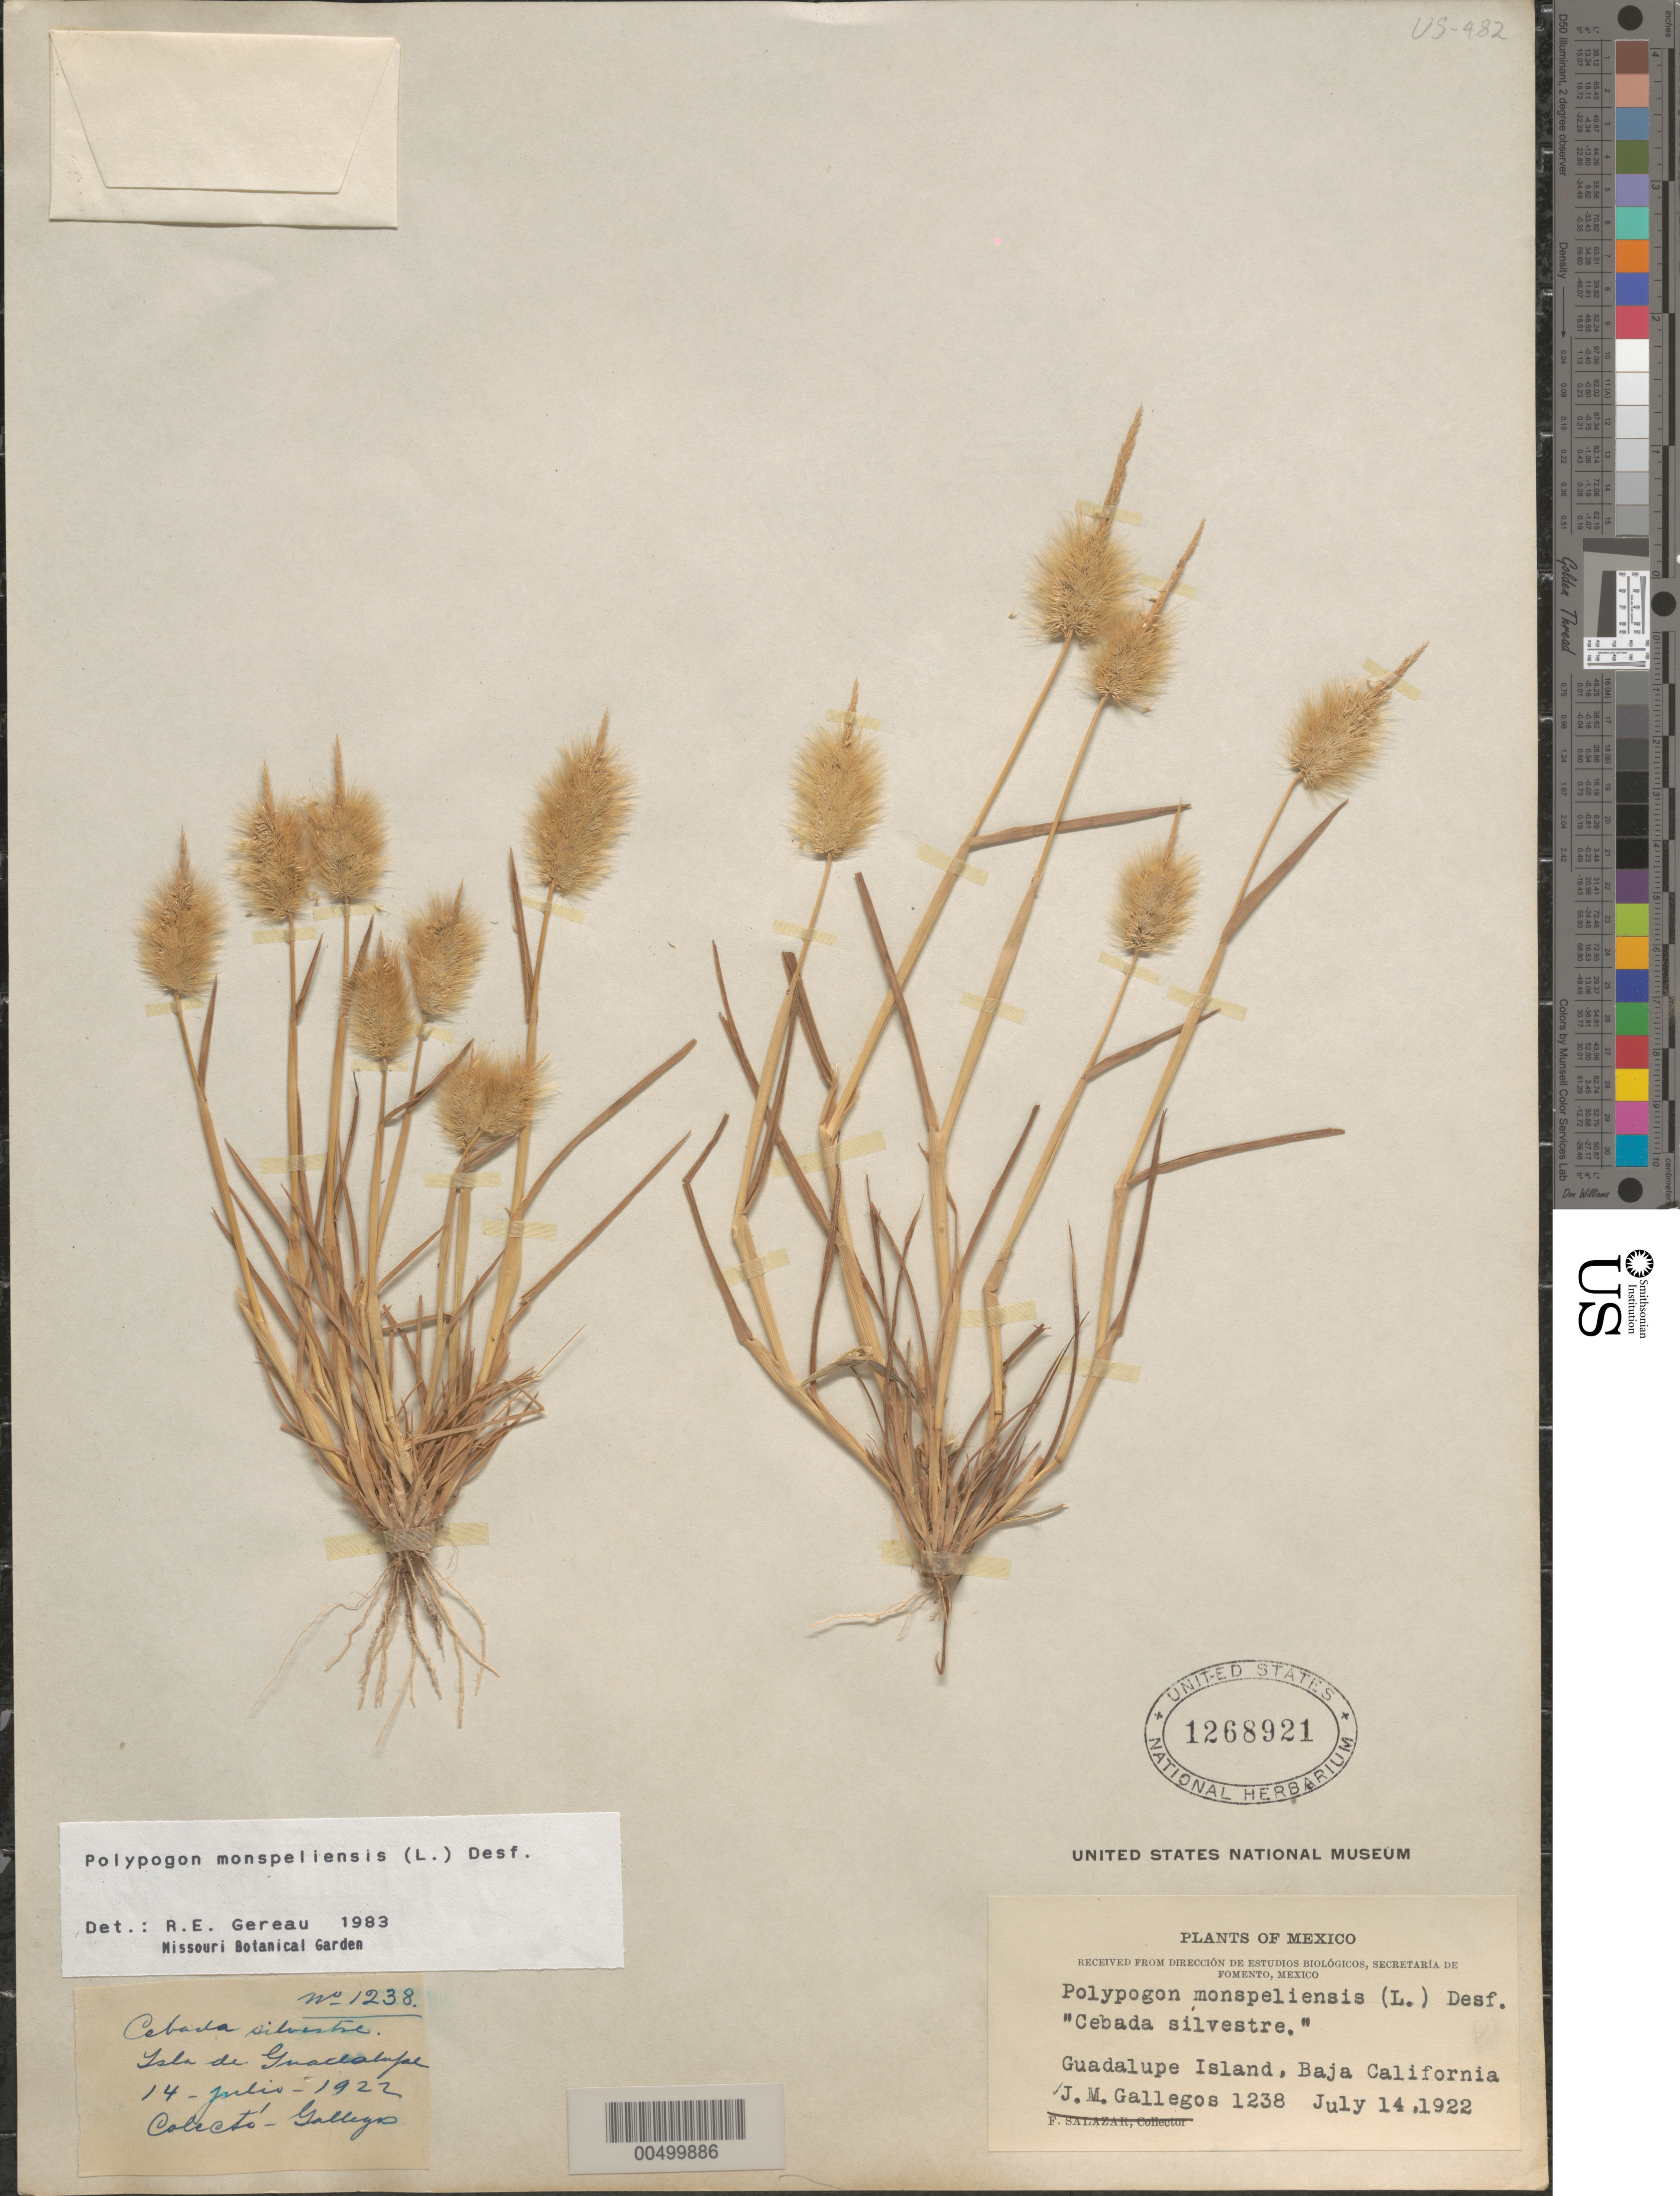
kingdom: Plantae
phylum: Tracheophyta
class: Liliopsida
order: Poales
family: Poaceae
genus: Polypogon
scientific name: Polypogon monspeliensis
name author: (L.) Desf.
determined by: Gereau, R. E.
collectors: J. Gallegos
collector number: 1238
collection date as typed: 14 Jul 1922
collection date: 1922-07-14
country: Mexico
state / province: Baja California Norte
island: Guadalupe Island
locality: Guadalupe Island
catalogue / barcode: US 1268921